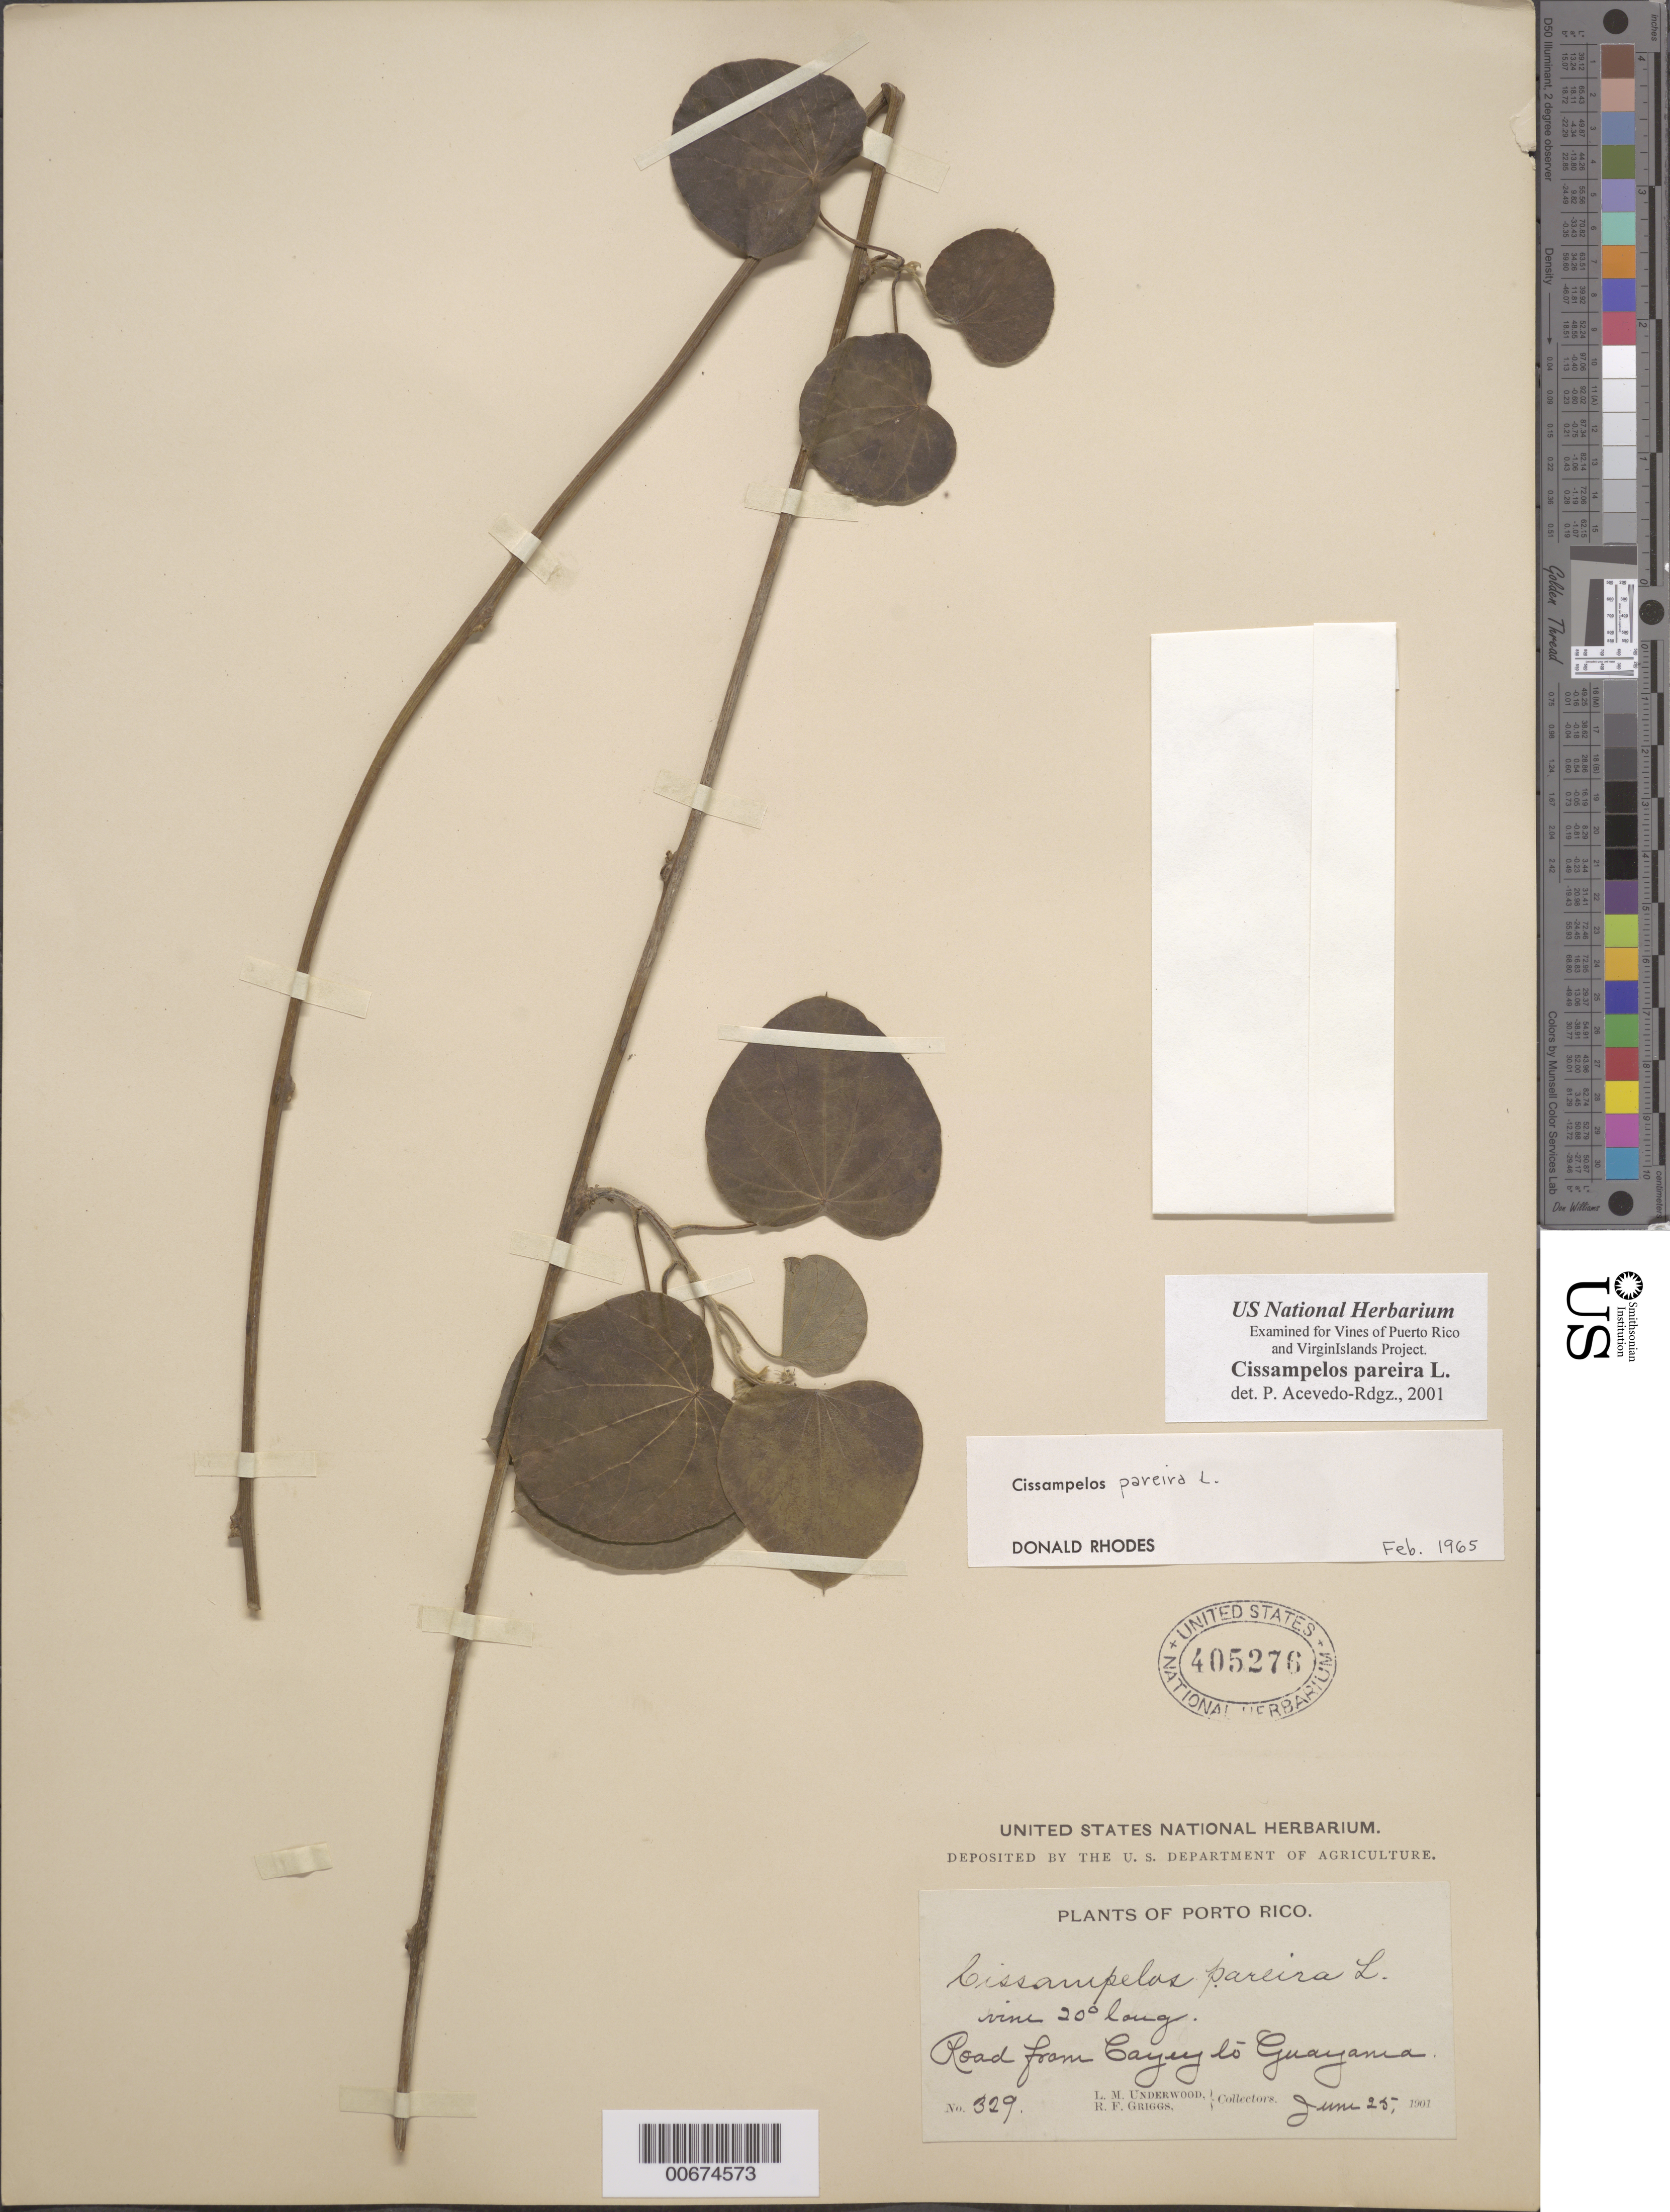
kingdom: Plantae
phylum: Tracheophyta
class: Magnoliopsida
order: Ranunculales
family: Menispermaceae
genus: Cissampelos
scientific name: Cissampelos pareira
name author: L.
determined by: Acevedo-Rodríguez, P., (BOT), Smithsonian Institution - National Museum of Natural History (UNITED STATES)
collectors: L. M. Underwood & R. F. Griggs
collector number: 329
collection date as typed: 25 Jun 1901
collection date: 1901-06-25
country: Puerto Rico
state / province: Guayama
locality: road from Cayey to Guayama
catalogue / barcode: US 405276